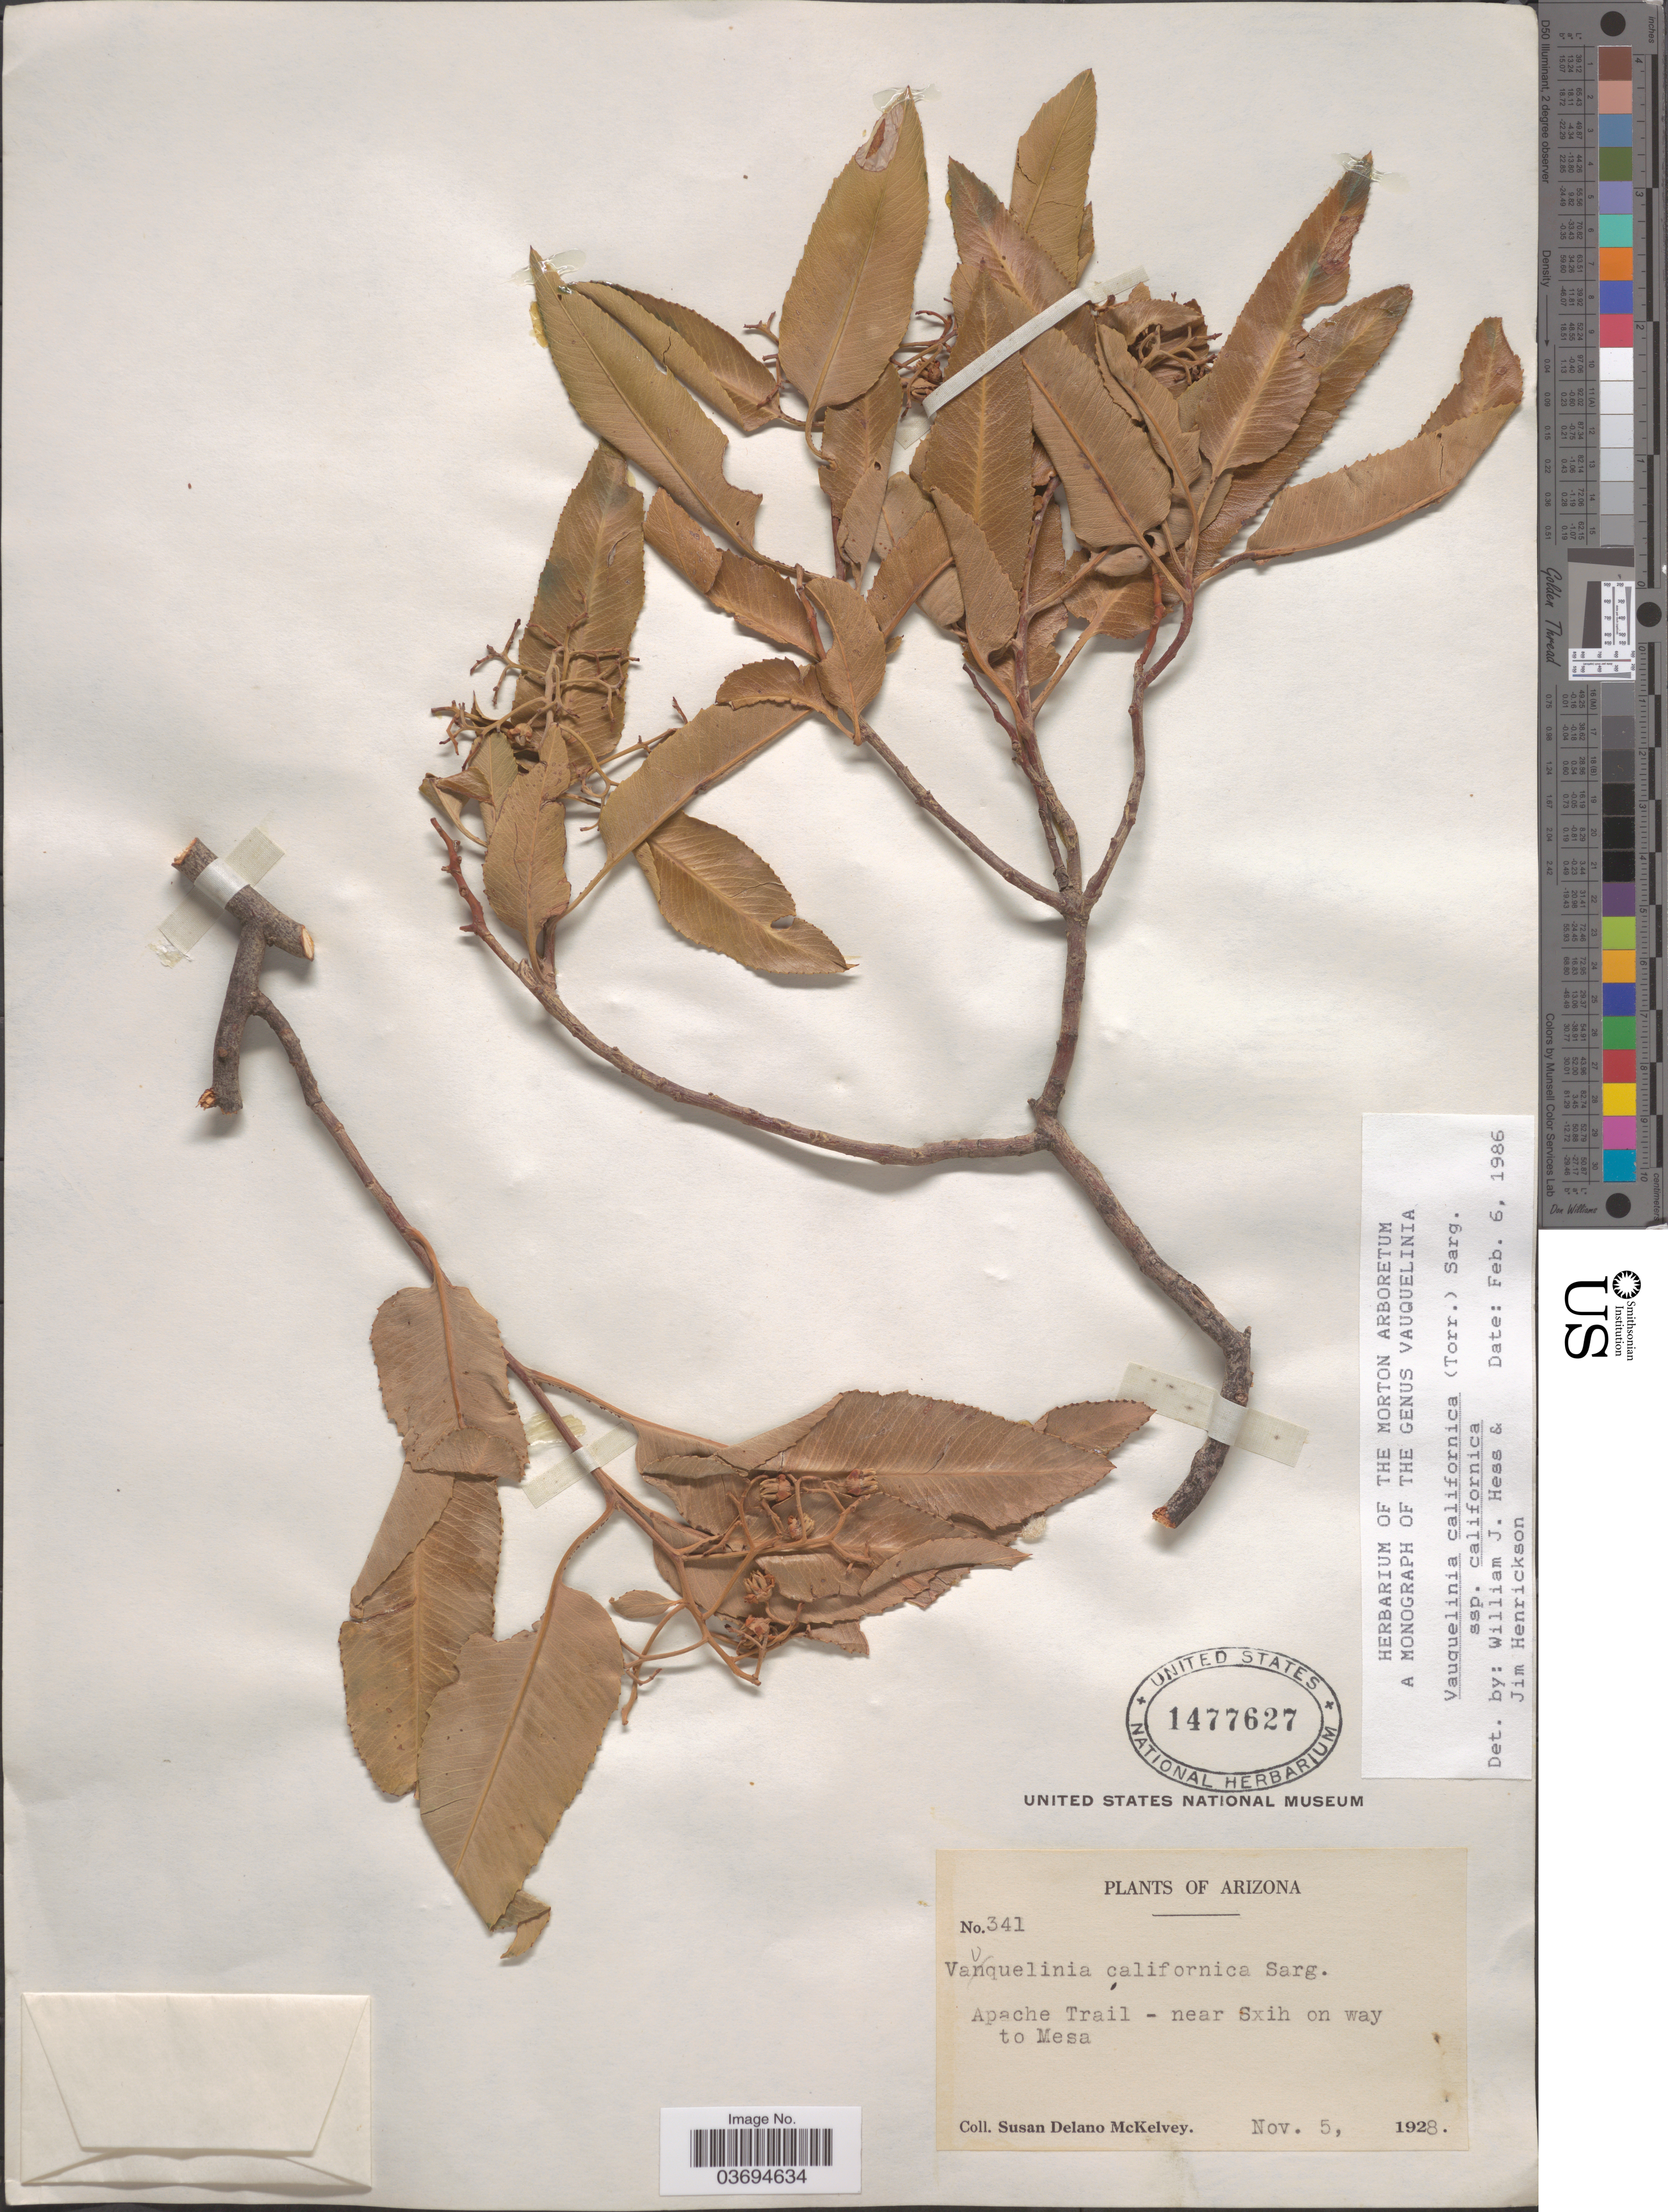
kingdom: Plantae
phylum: Tracheophyta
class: Magnoliopsida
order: Rosales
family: Rosaceae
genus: Vauquelinia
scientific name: Vauquelinia californica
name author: (Torr.) Sarg.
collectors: S. A. McKelvey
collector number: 341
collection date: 1928-11-05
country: United States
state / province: Arizona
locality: Apache Trail - near Sxih on way to Mesa.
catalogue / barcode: US 1477627